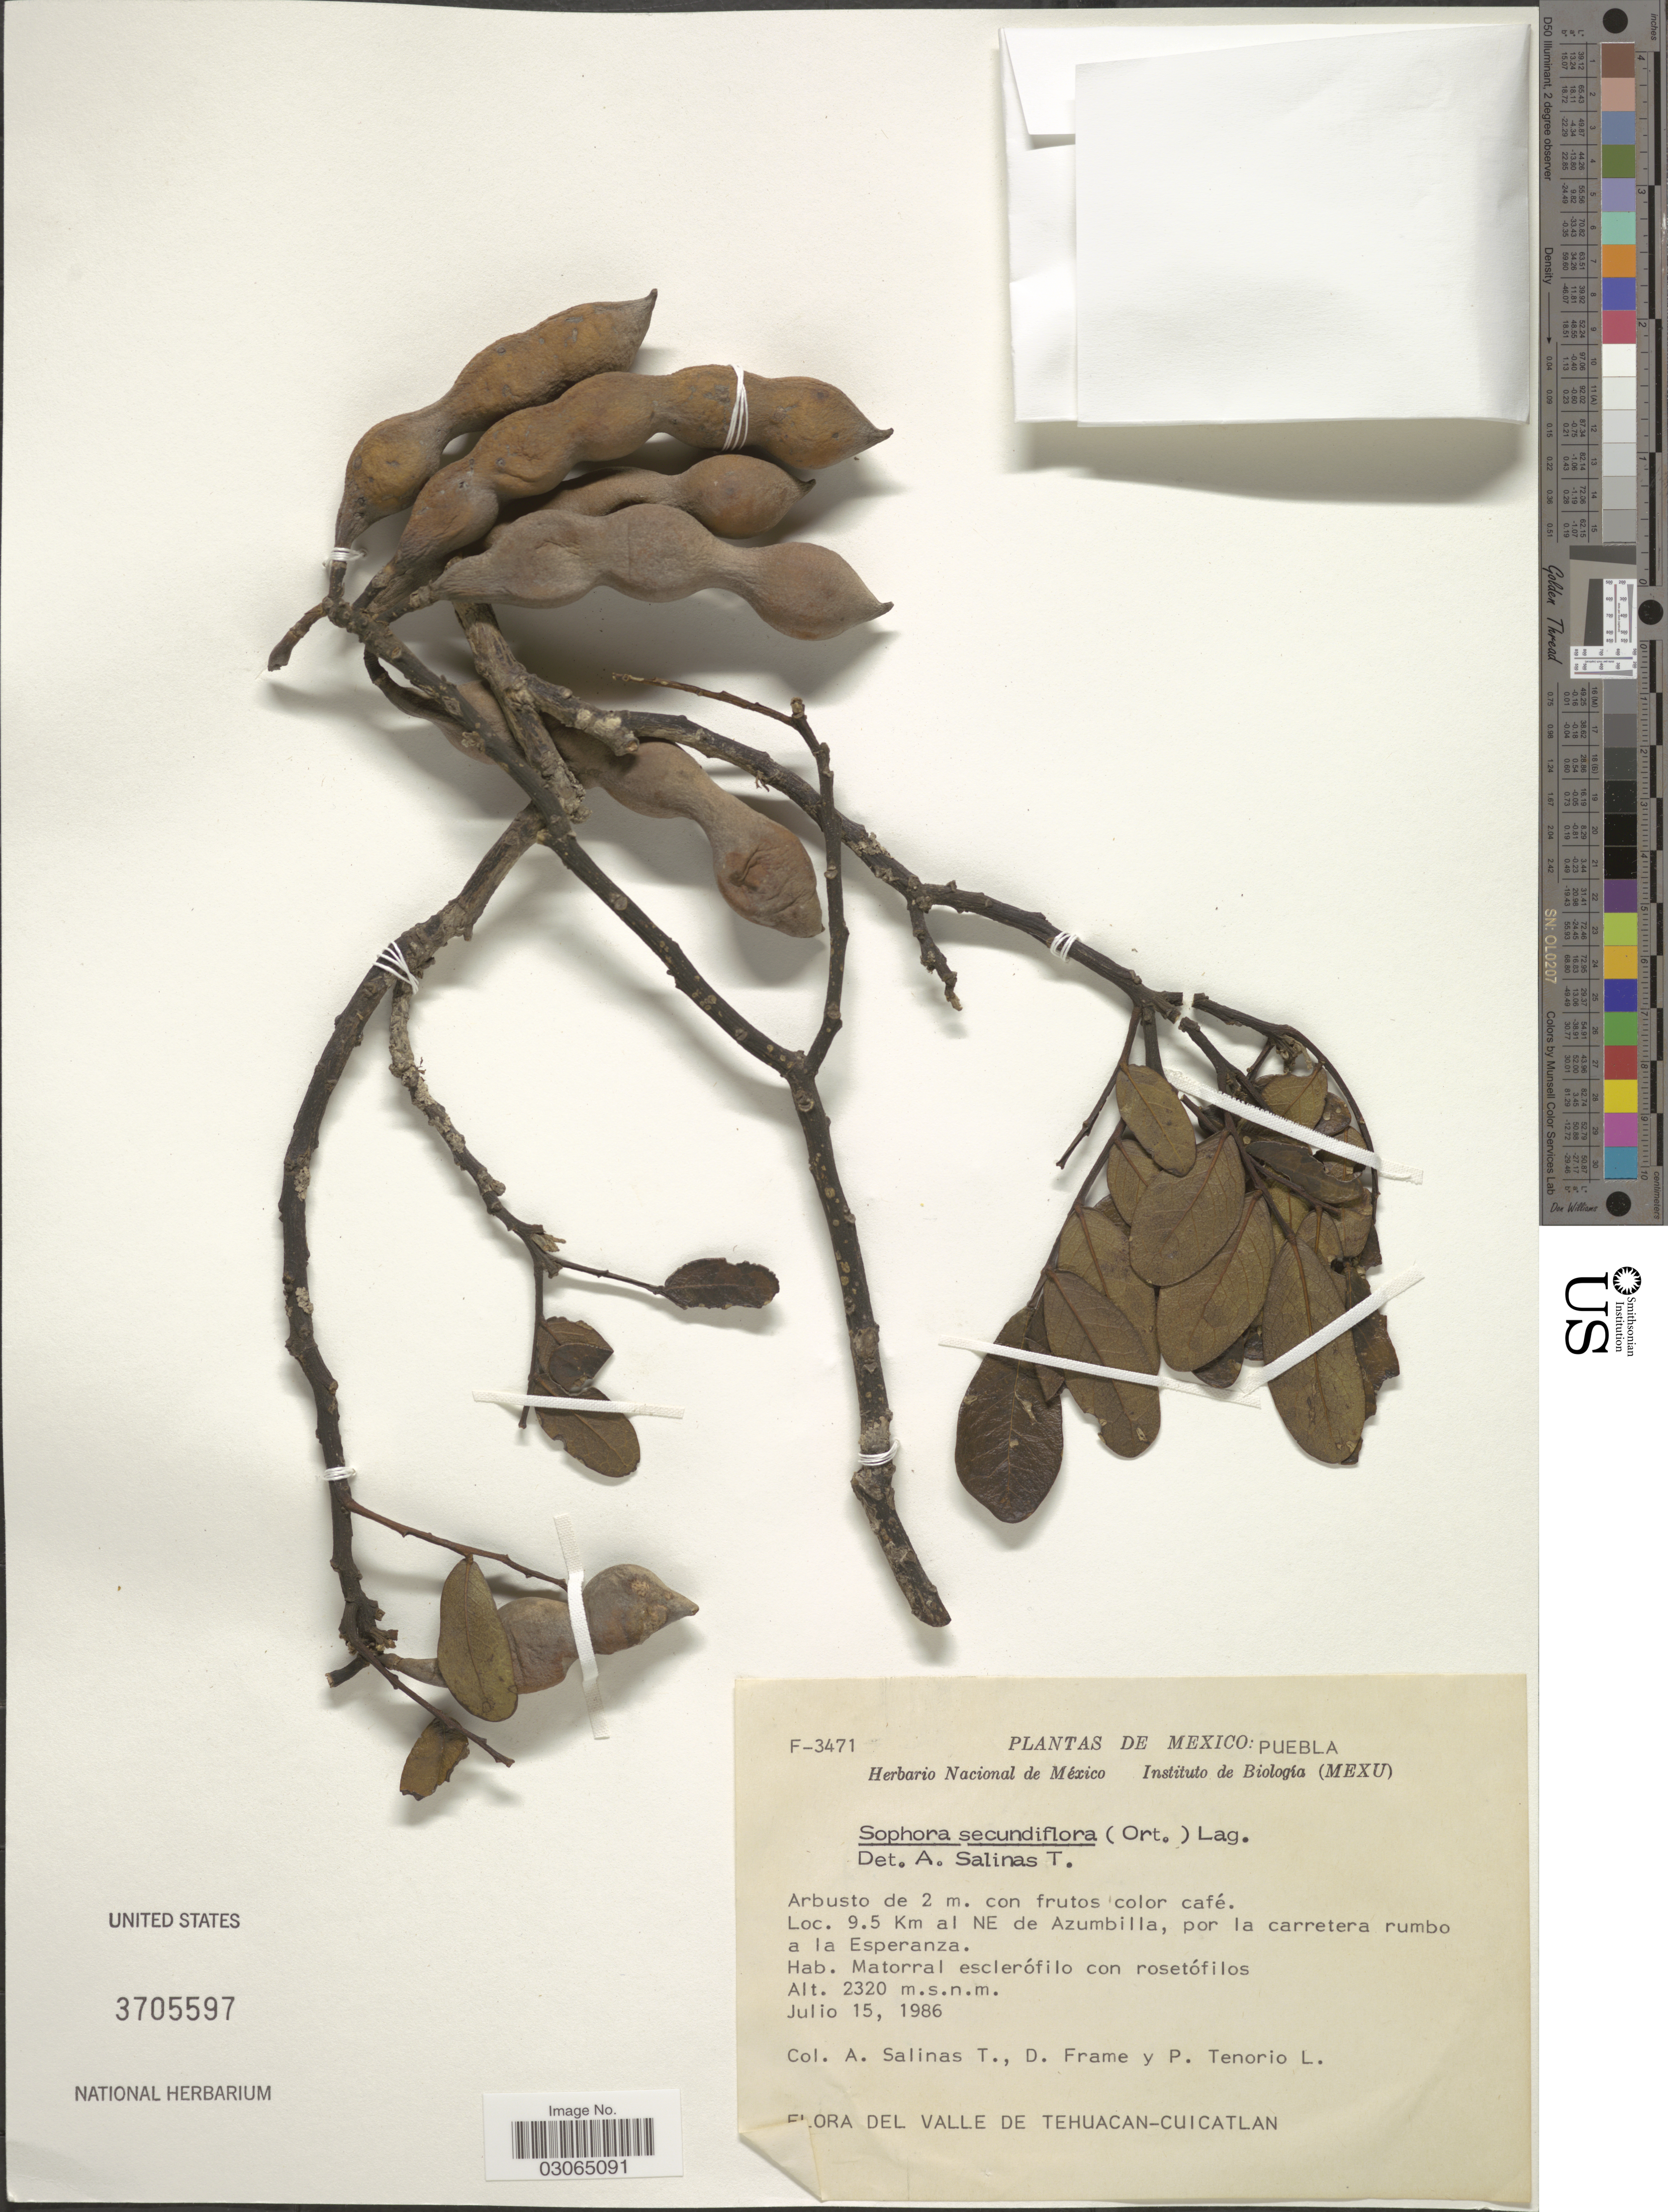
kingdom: Plantae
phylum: Tracheophyta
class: Magnoliopsida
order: Fabales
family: Fabaceae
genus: Dermatophyllum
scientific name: Dermatophyllum secundiflorum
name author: (Ortega) Gandhi & Reveal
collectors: A. Salinas T., D. Frame & P. Tenorio L.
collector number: F-3471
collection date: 1986-07-15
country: Mexico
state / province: Puebla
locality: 9.5 Km al NE de Azumbilla, por la carretera rumbo a la Esperanza.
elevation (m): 2320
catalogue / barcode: US 3705597